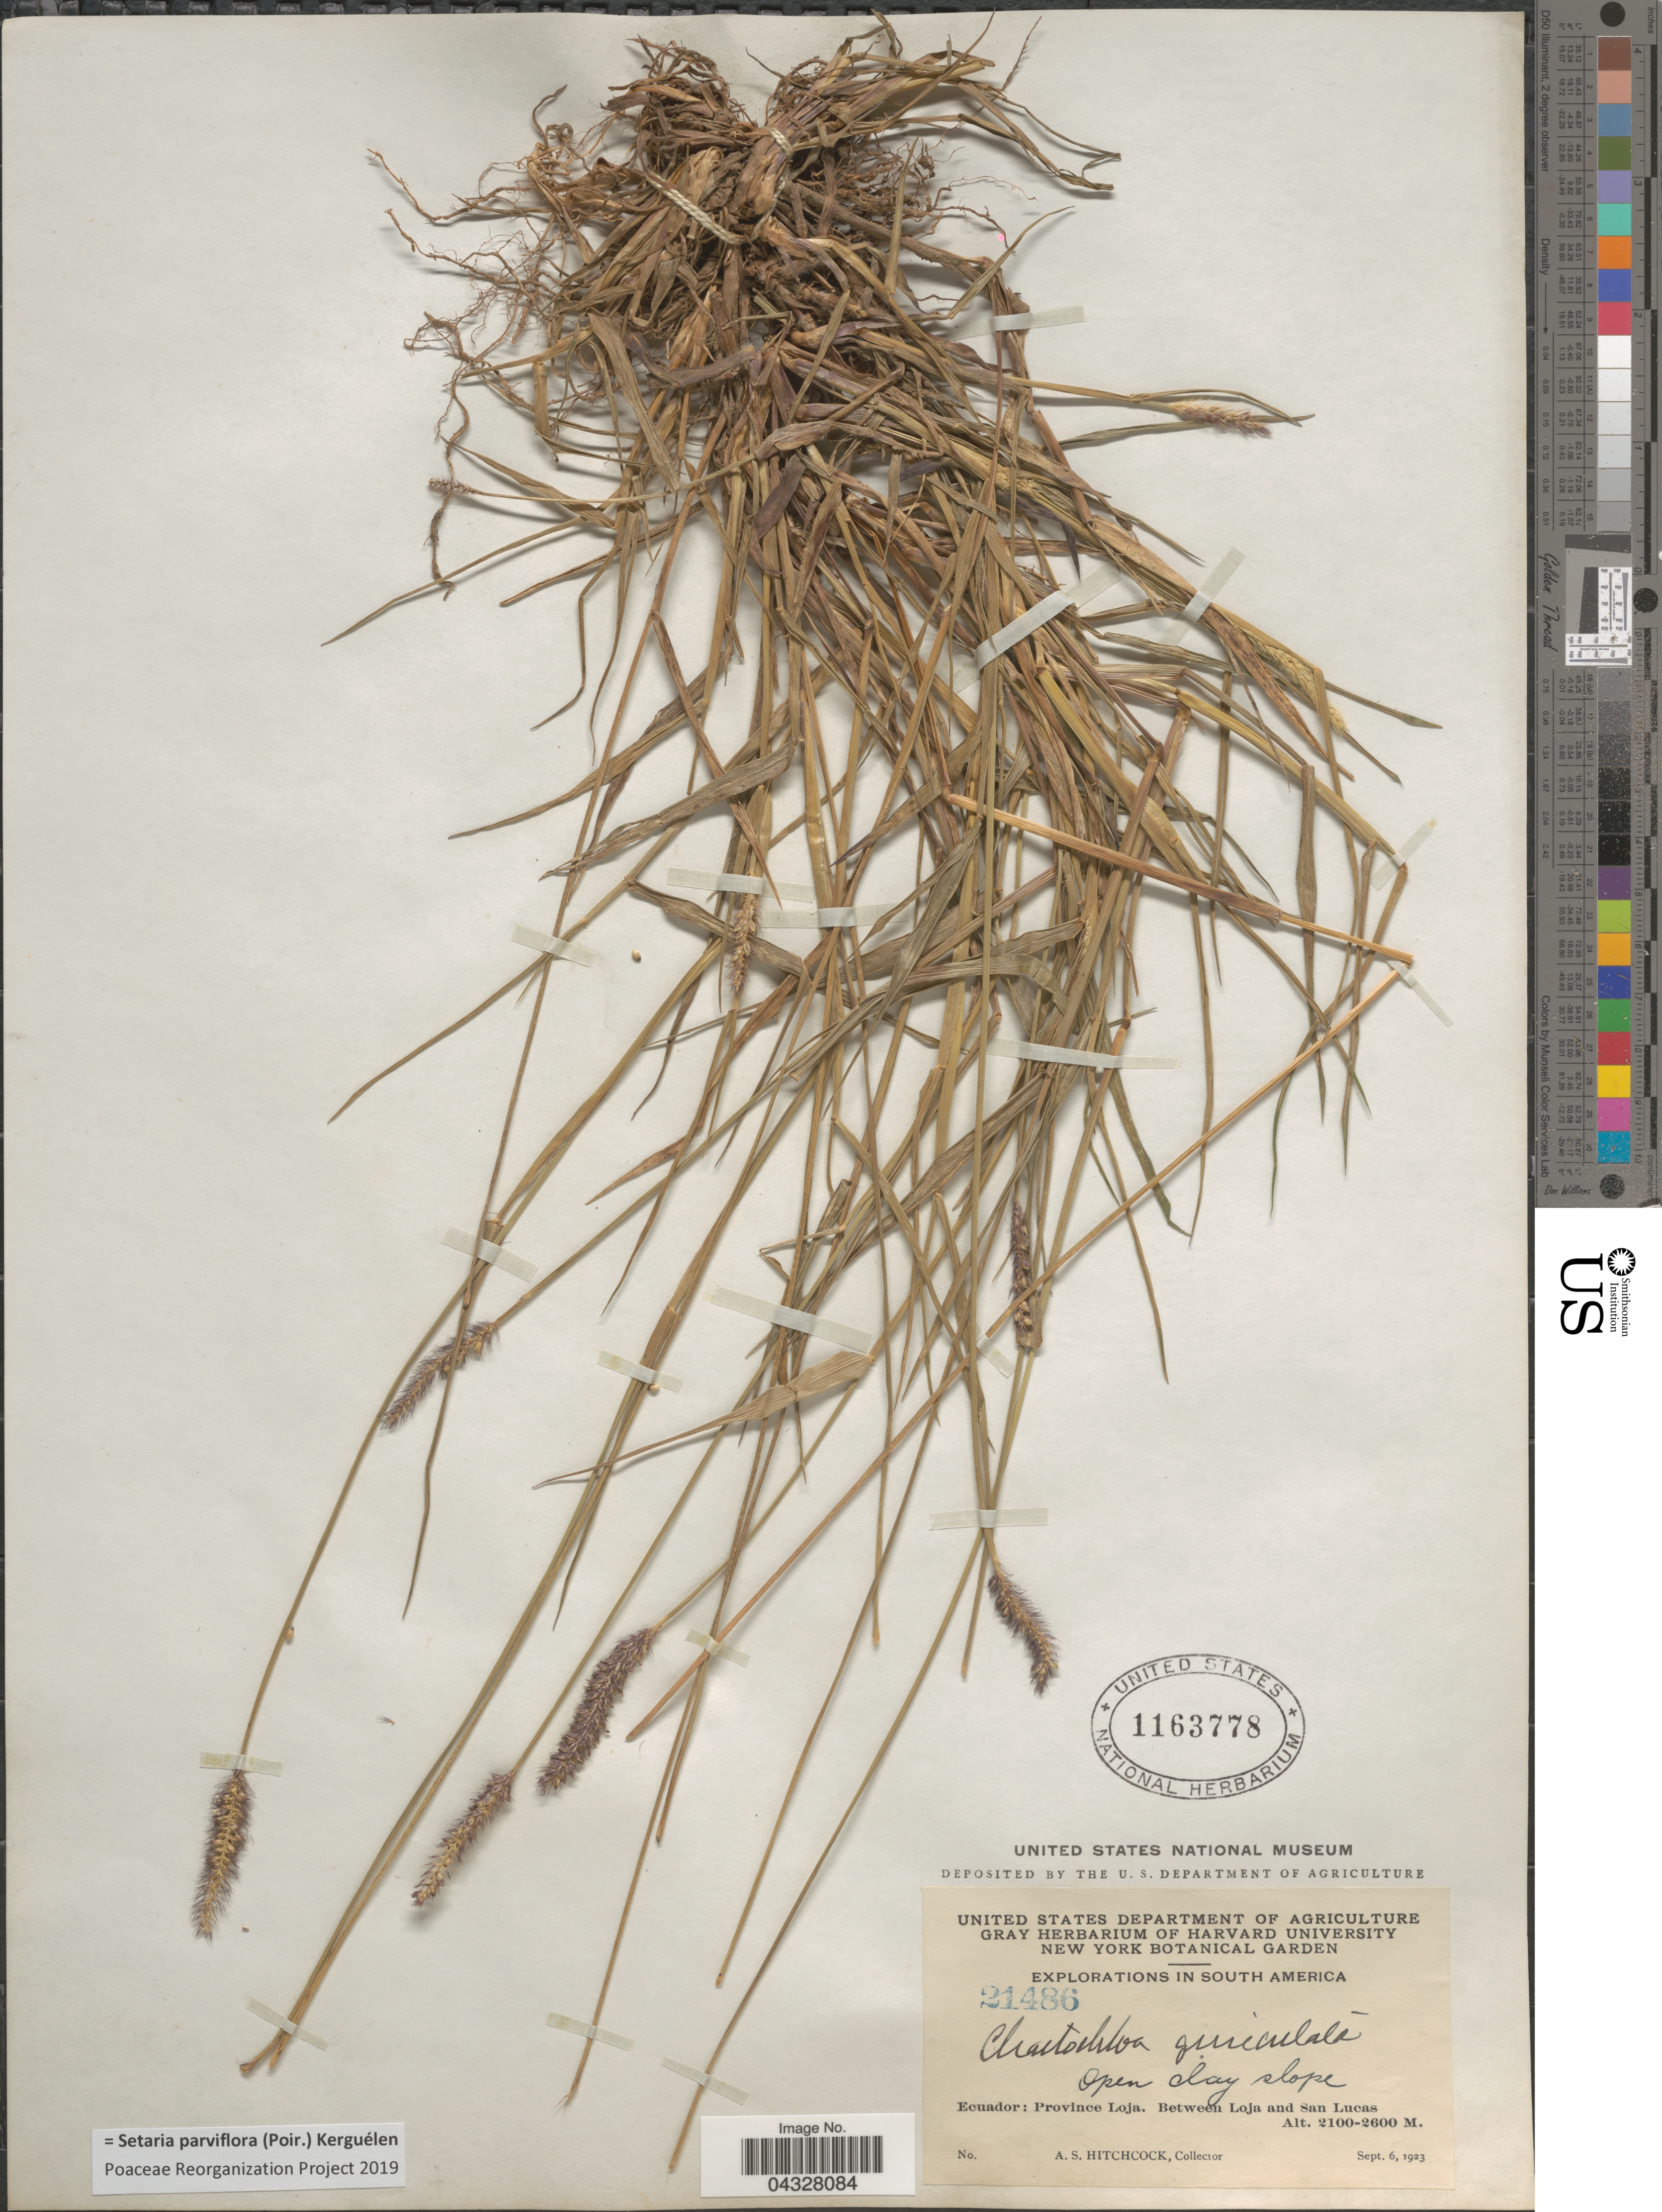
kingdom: Plantae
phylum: Tracheophyta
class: Liliopsida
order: Poales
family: Poaceae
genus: Setaria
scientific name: Setaria parviflora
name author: (Poir.) Kerguélen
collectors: A. S. Hitchcock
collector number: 21486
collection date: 1923-09-06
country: Ecuador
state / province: Loja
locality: Explorations in South America. Between Loja and San Lucas.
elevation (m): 2100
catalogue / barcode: US 1163778